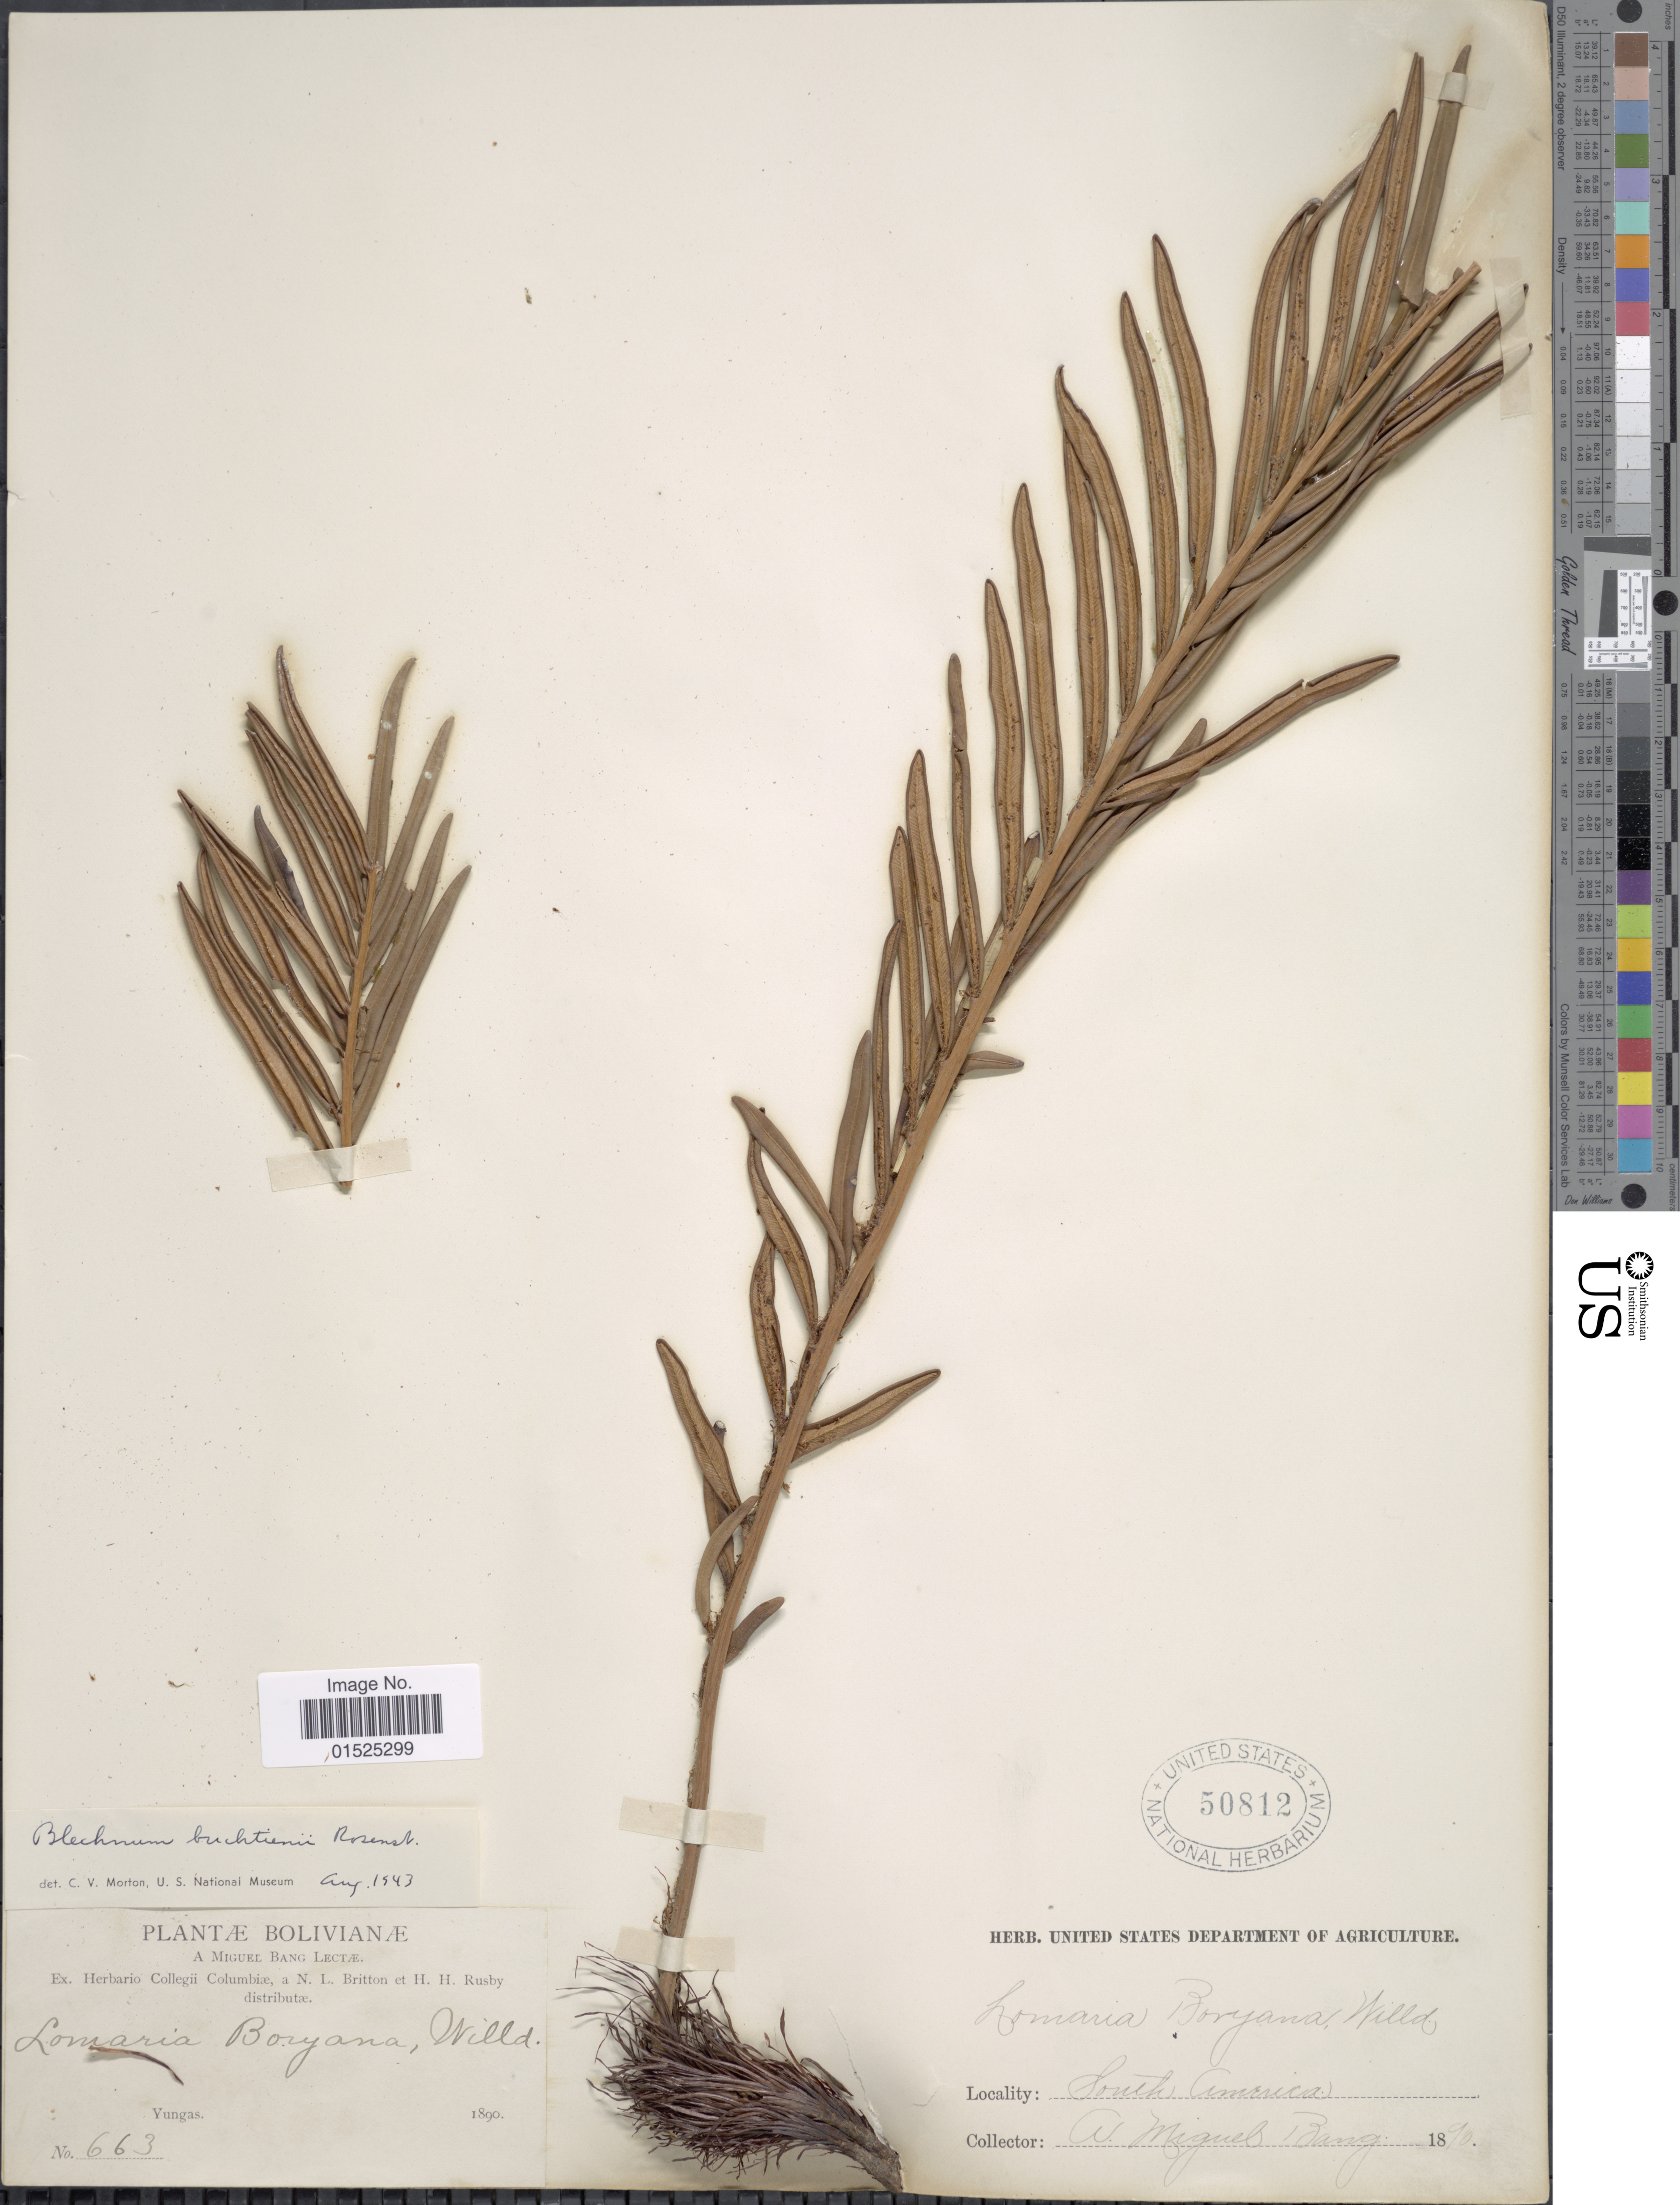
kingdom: Plantae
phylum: Tracheophyta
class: Polypodiopsida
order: Polypodiales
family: Blechnaceae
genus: Blechnum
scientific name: Blechnum auratum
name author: (Fée) R.M. Tryon & Stolze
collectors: M. Bang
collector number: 663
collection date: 1890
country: Bolivia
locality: South America, Yungas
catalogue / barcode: US 50812